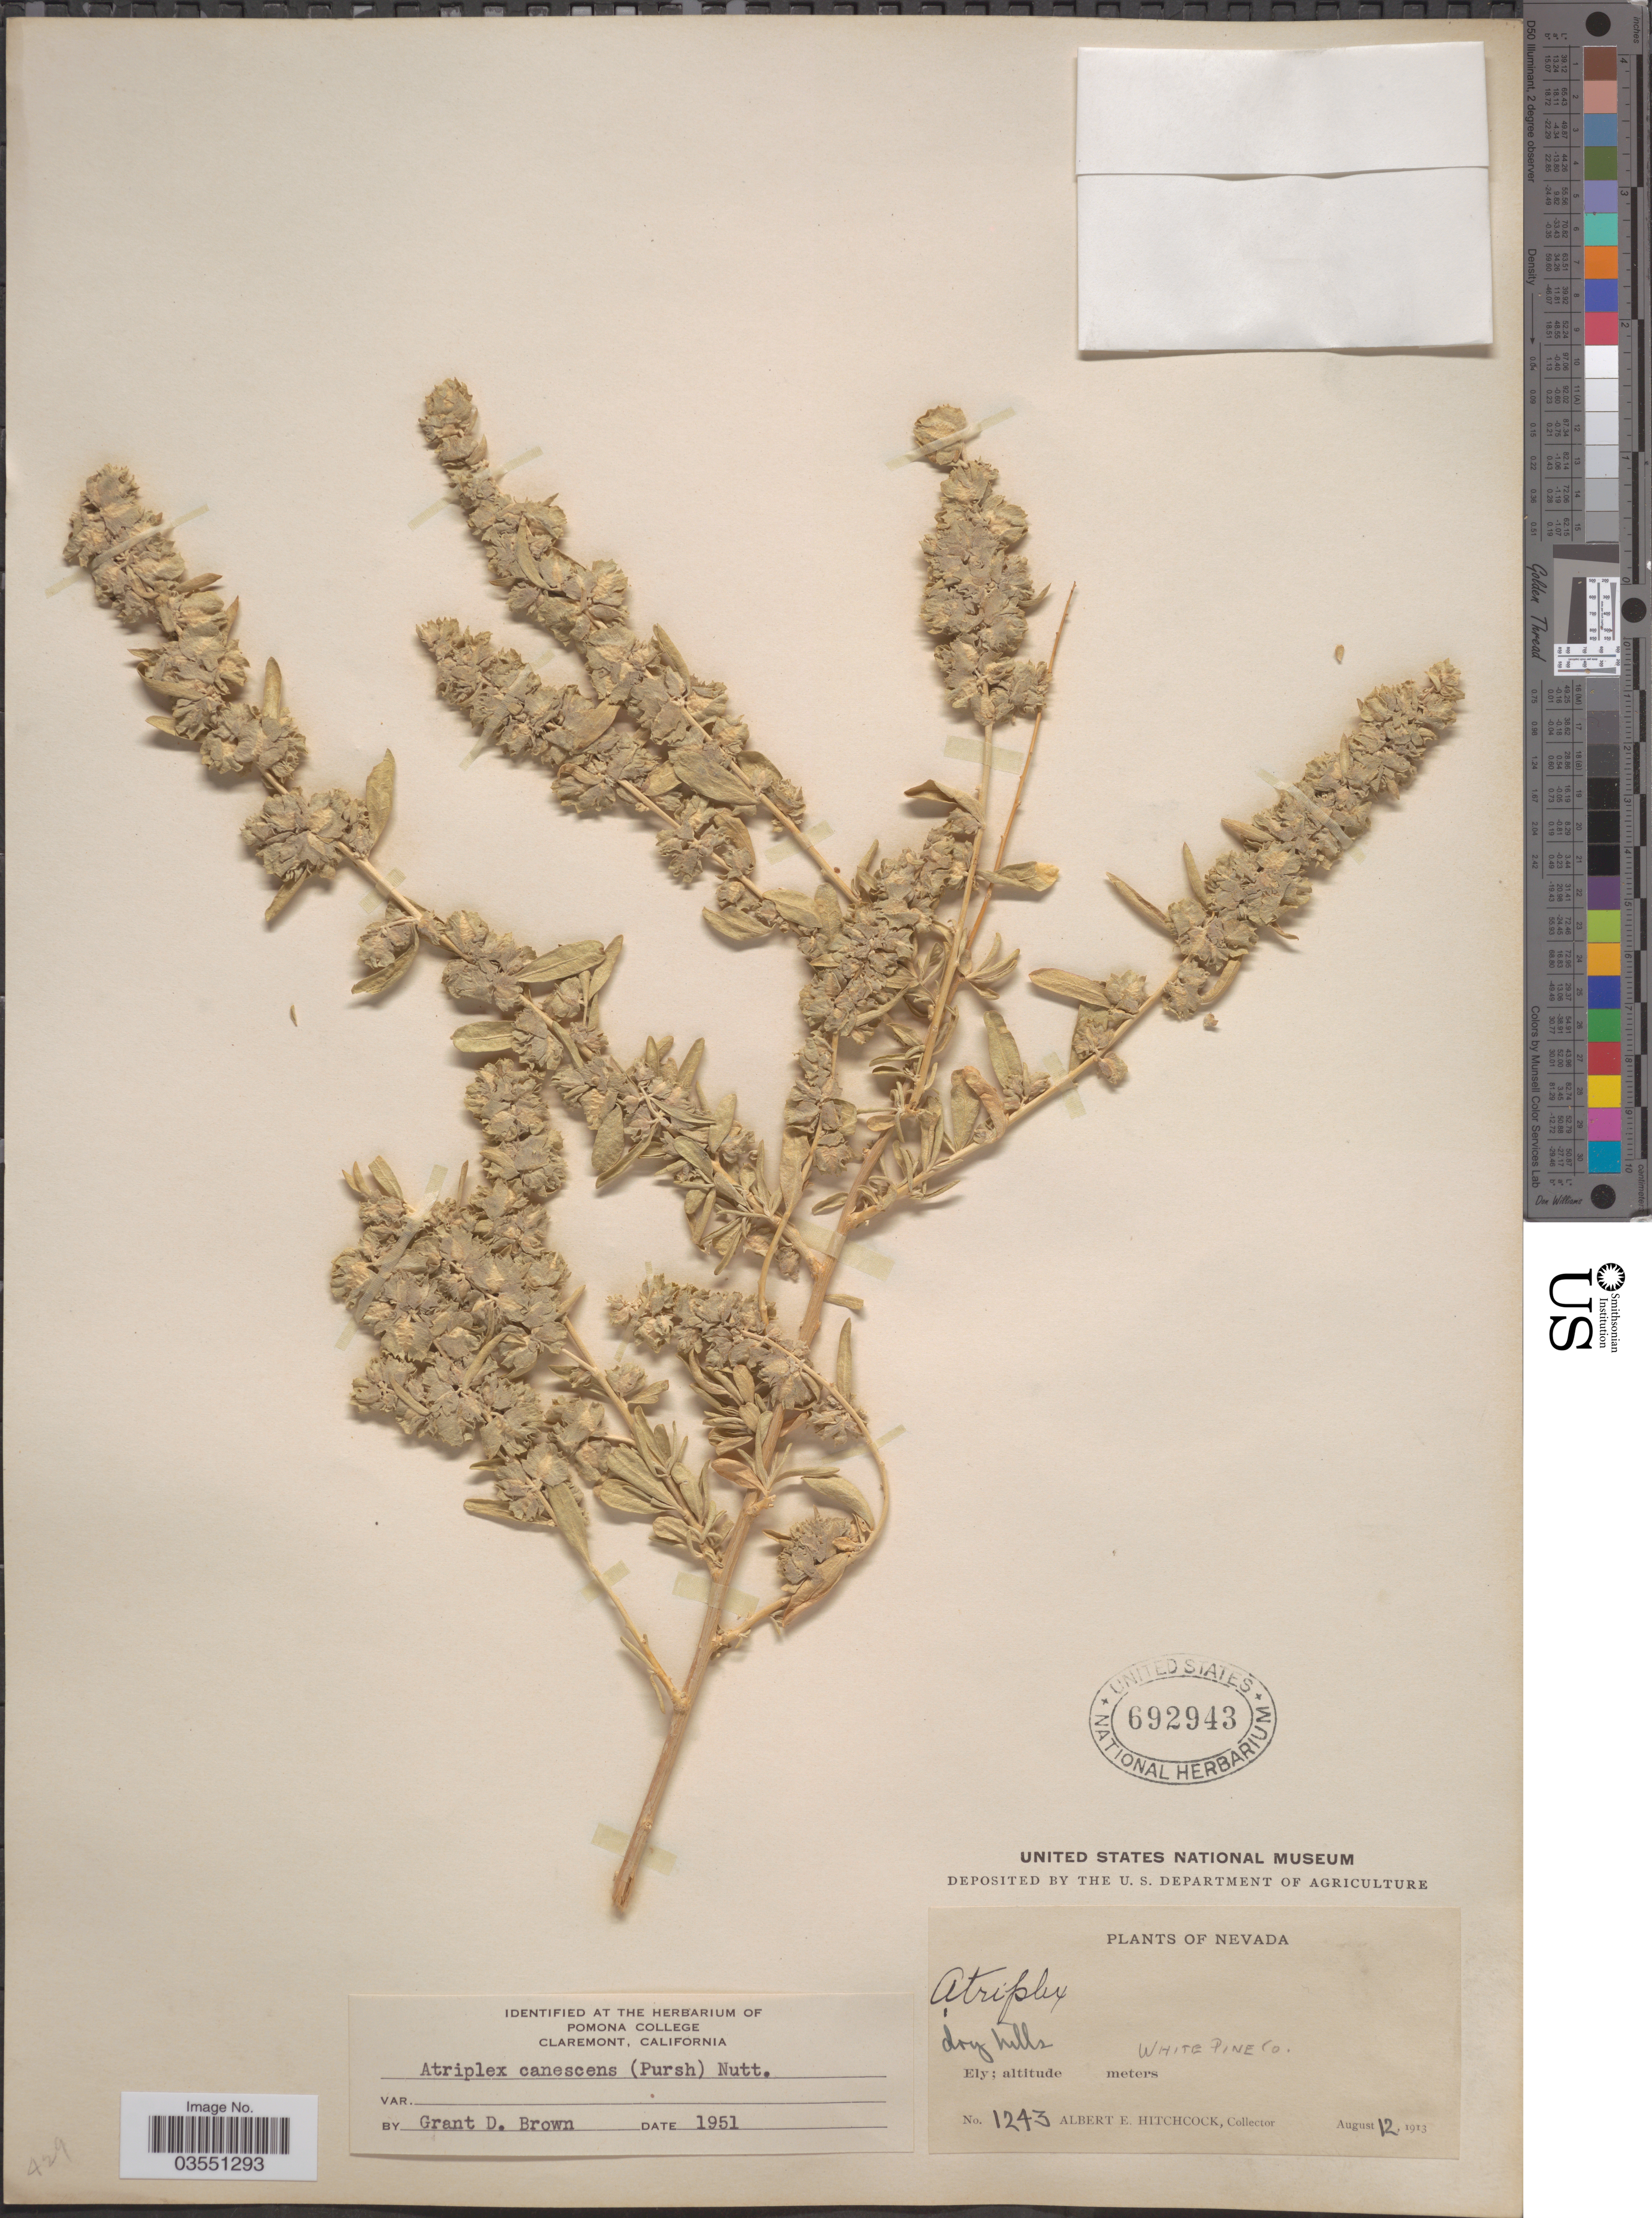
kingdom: Plantae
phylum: Tracheophyta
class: Magnoliopsida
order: Caryophyllales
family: Amaranthaceae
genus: Atriplex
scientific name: Atriplex canescens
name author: (Pursh) Nutt.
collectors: A. Hitchcock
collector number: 1243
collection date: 1913-08-12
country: United States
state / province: Nevada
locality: Ely. White Pine Co.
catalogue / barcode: US 692943